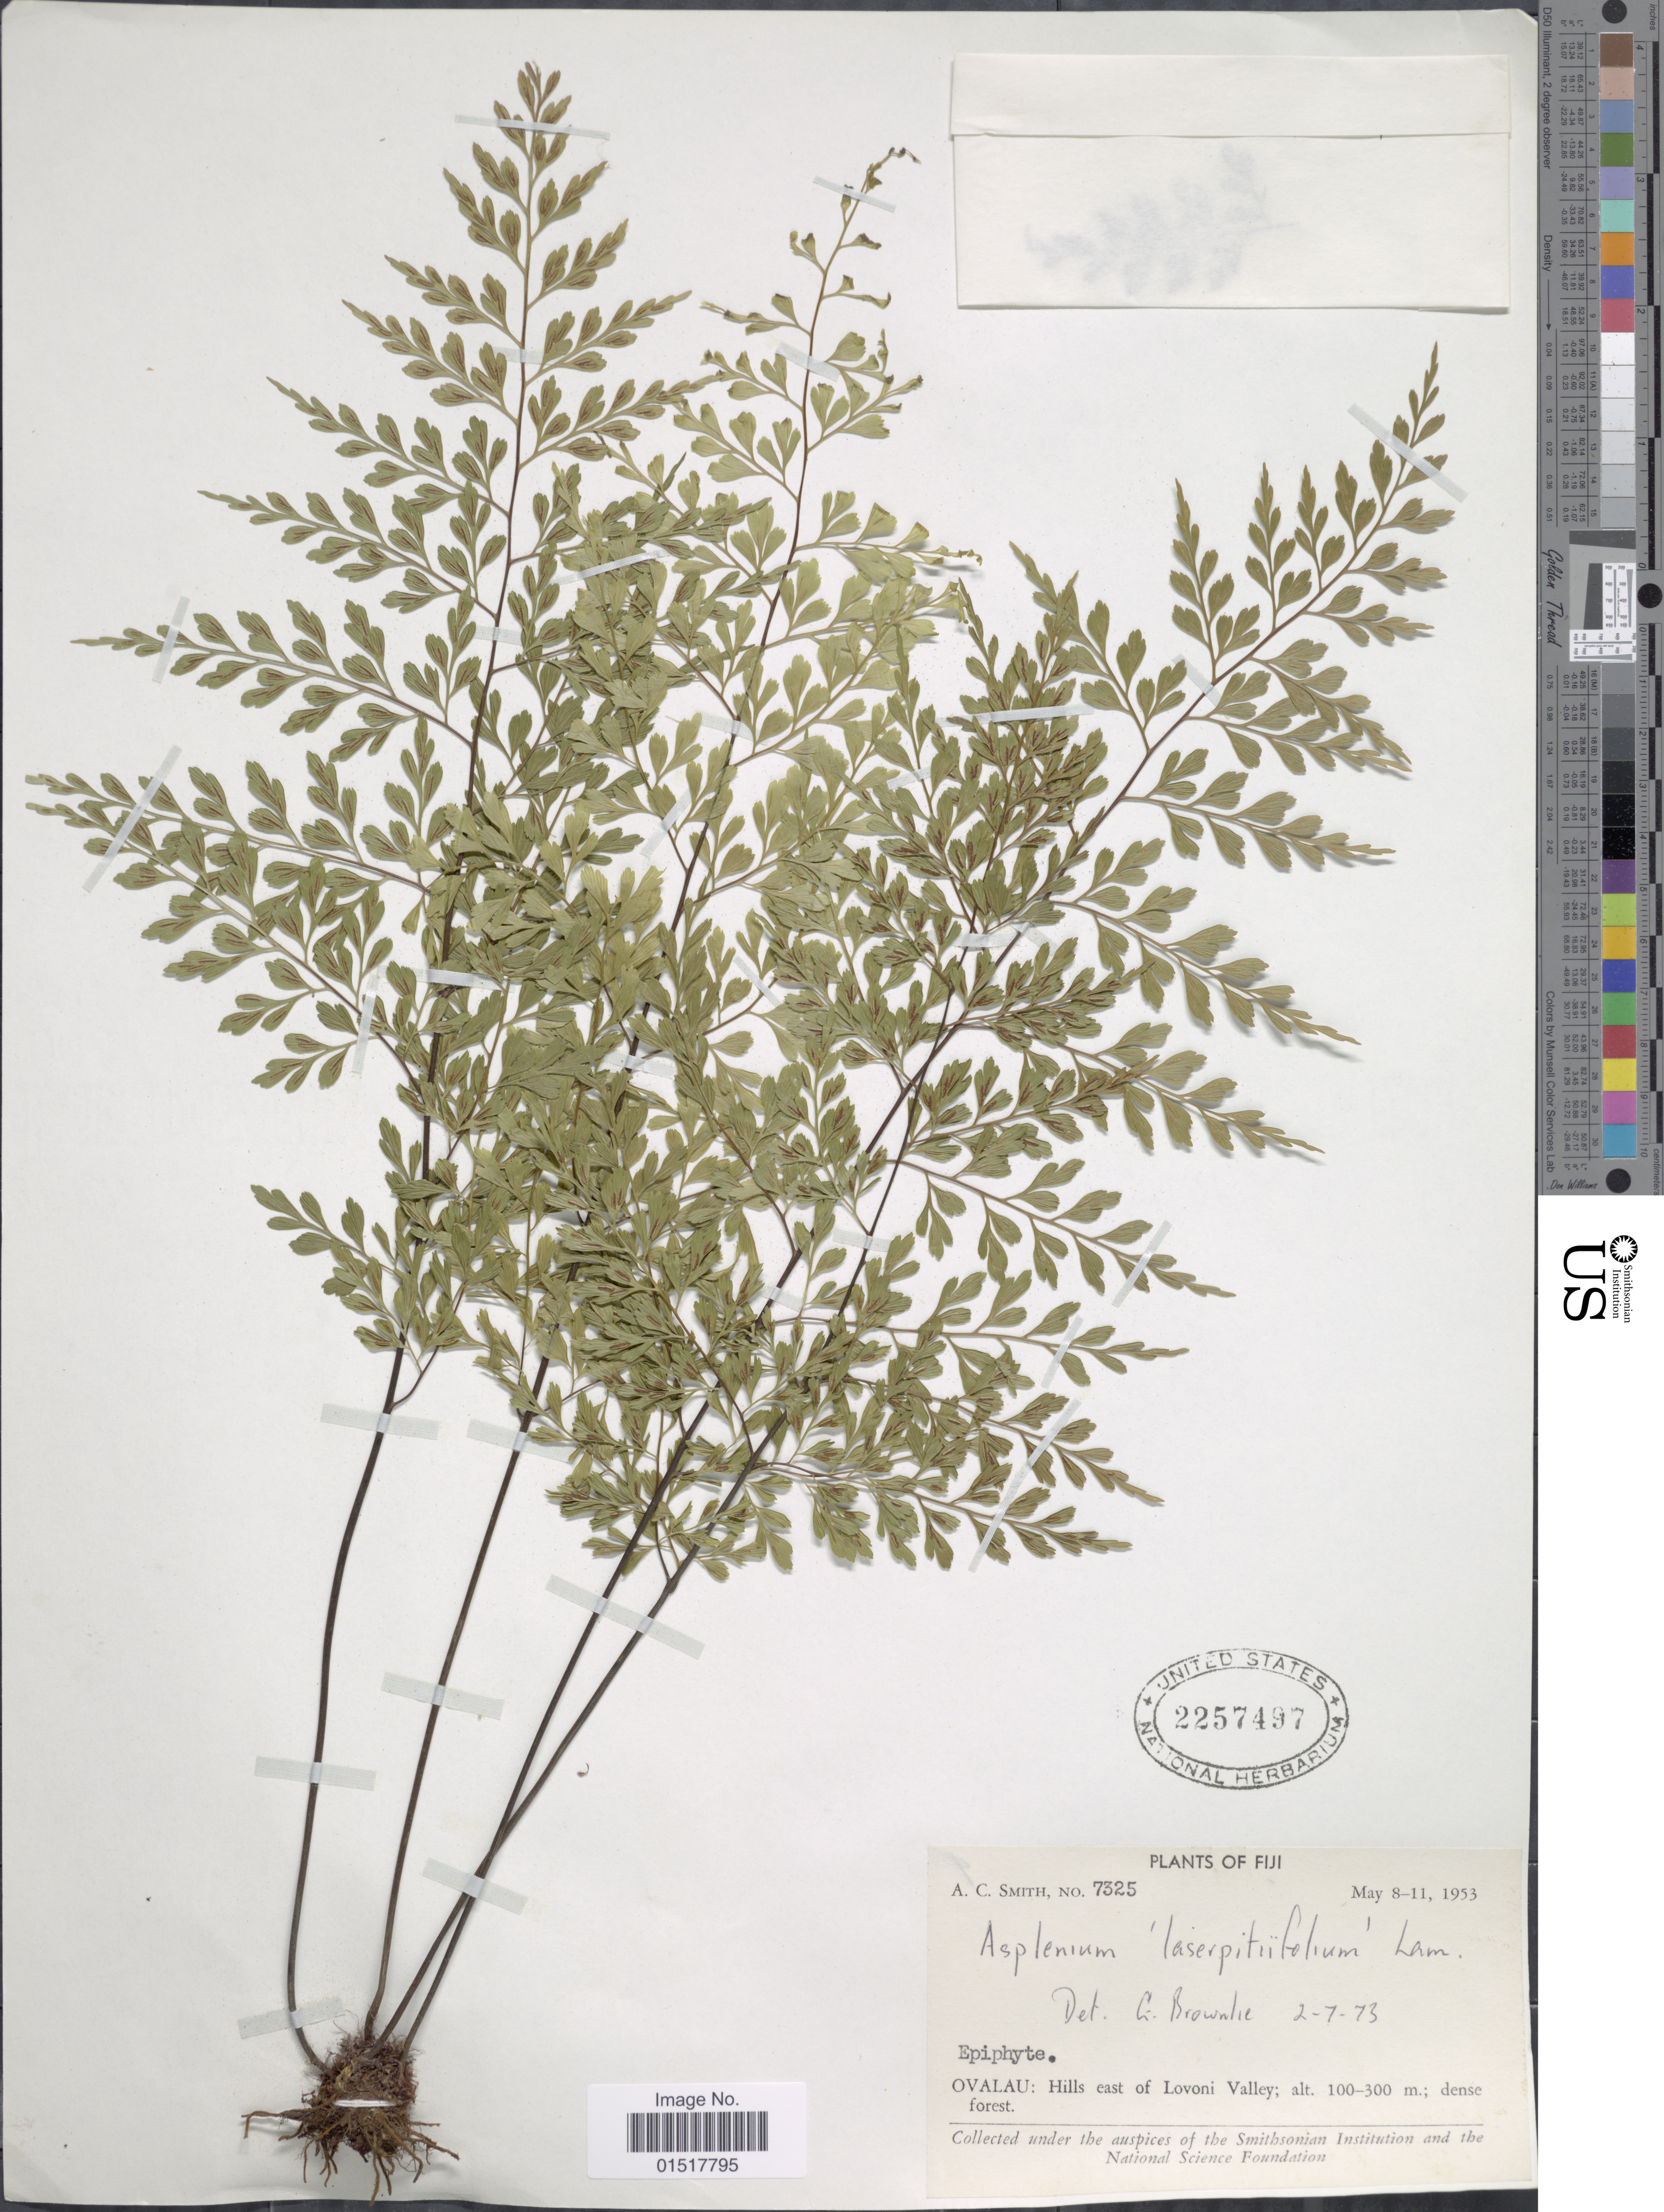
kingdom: Plantae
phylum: Tracheophyta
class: Polypodiopsida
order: Polypodiales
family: Aspleniaceae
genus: Asplenium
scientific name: Asplenium laserpitiifolium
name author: Lam.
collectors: A. C. Smith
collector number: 7325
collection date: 1953-05-08/1953-05-11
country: Fiji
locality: Ovalau: Hills east of Lovoni Valley.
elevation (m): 100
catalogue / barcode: US 2257497